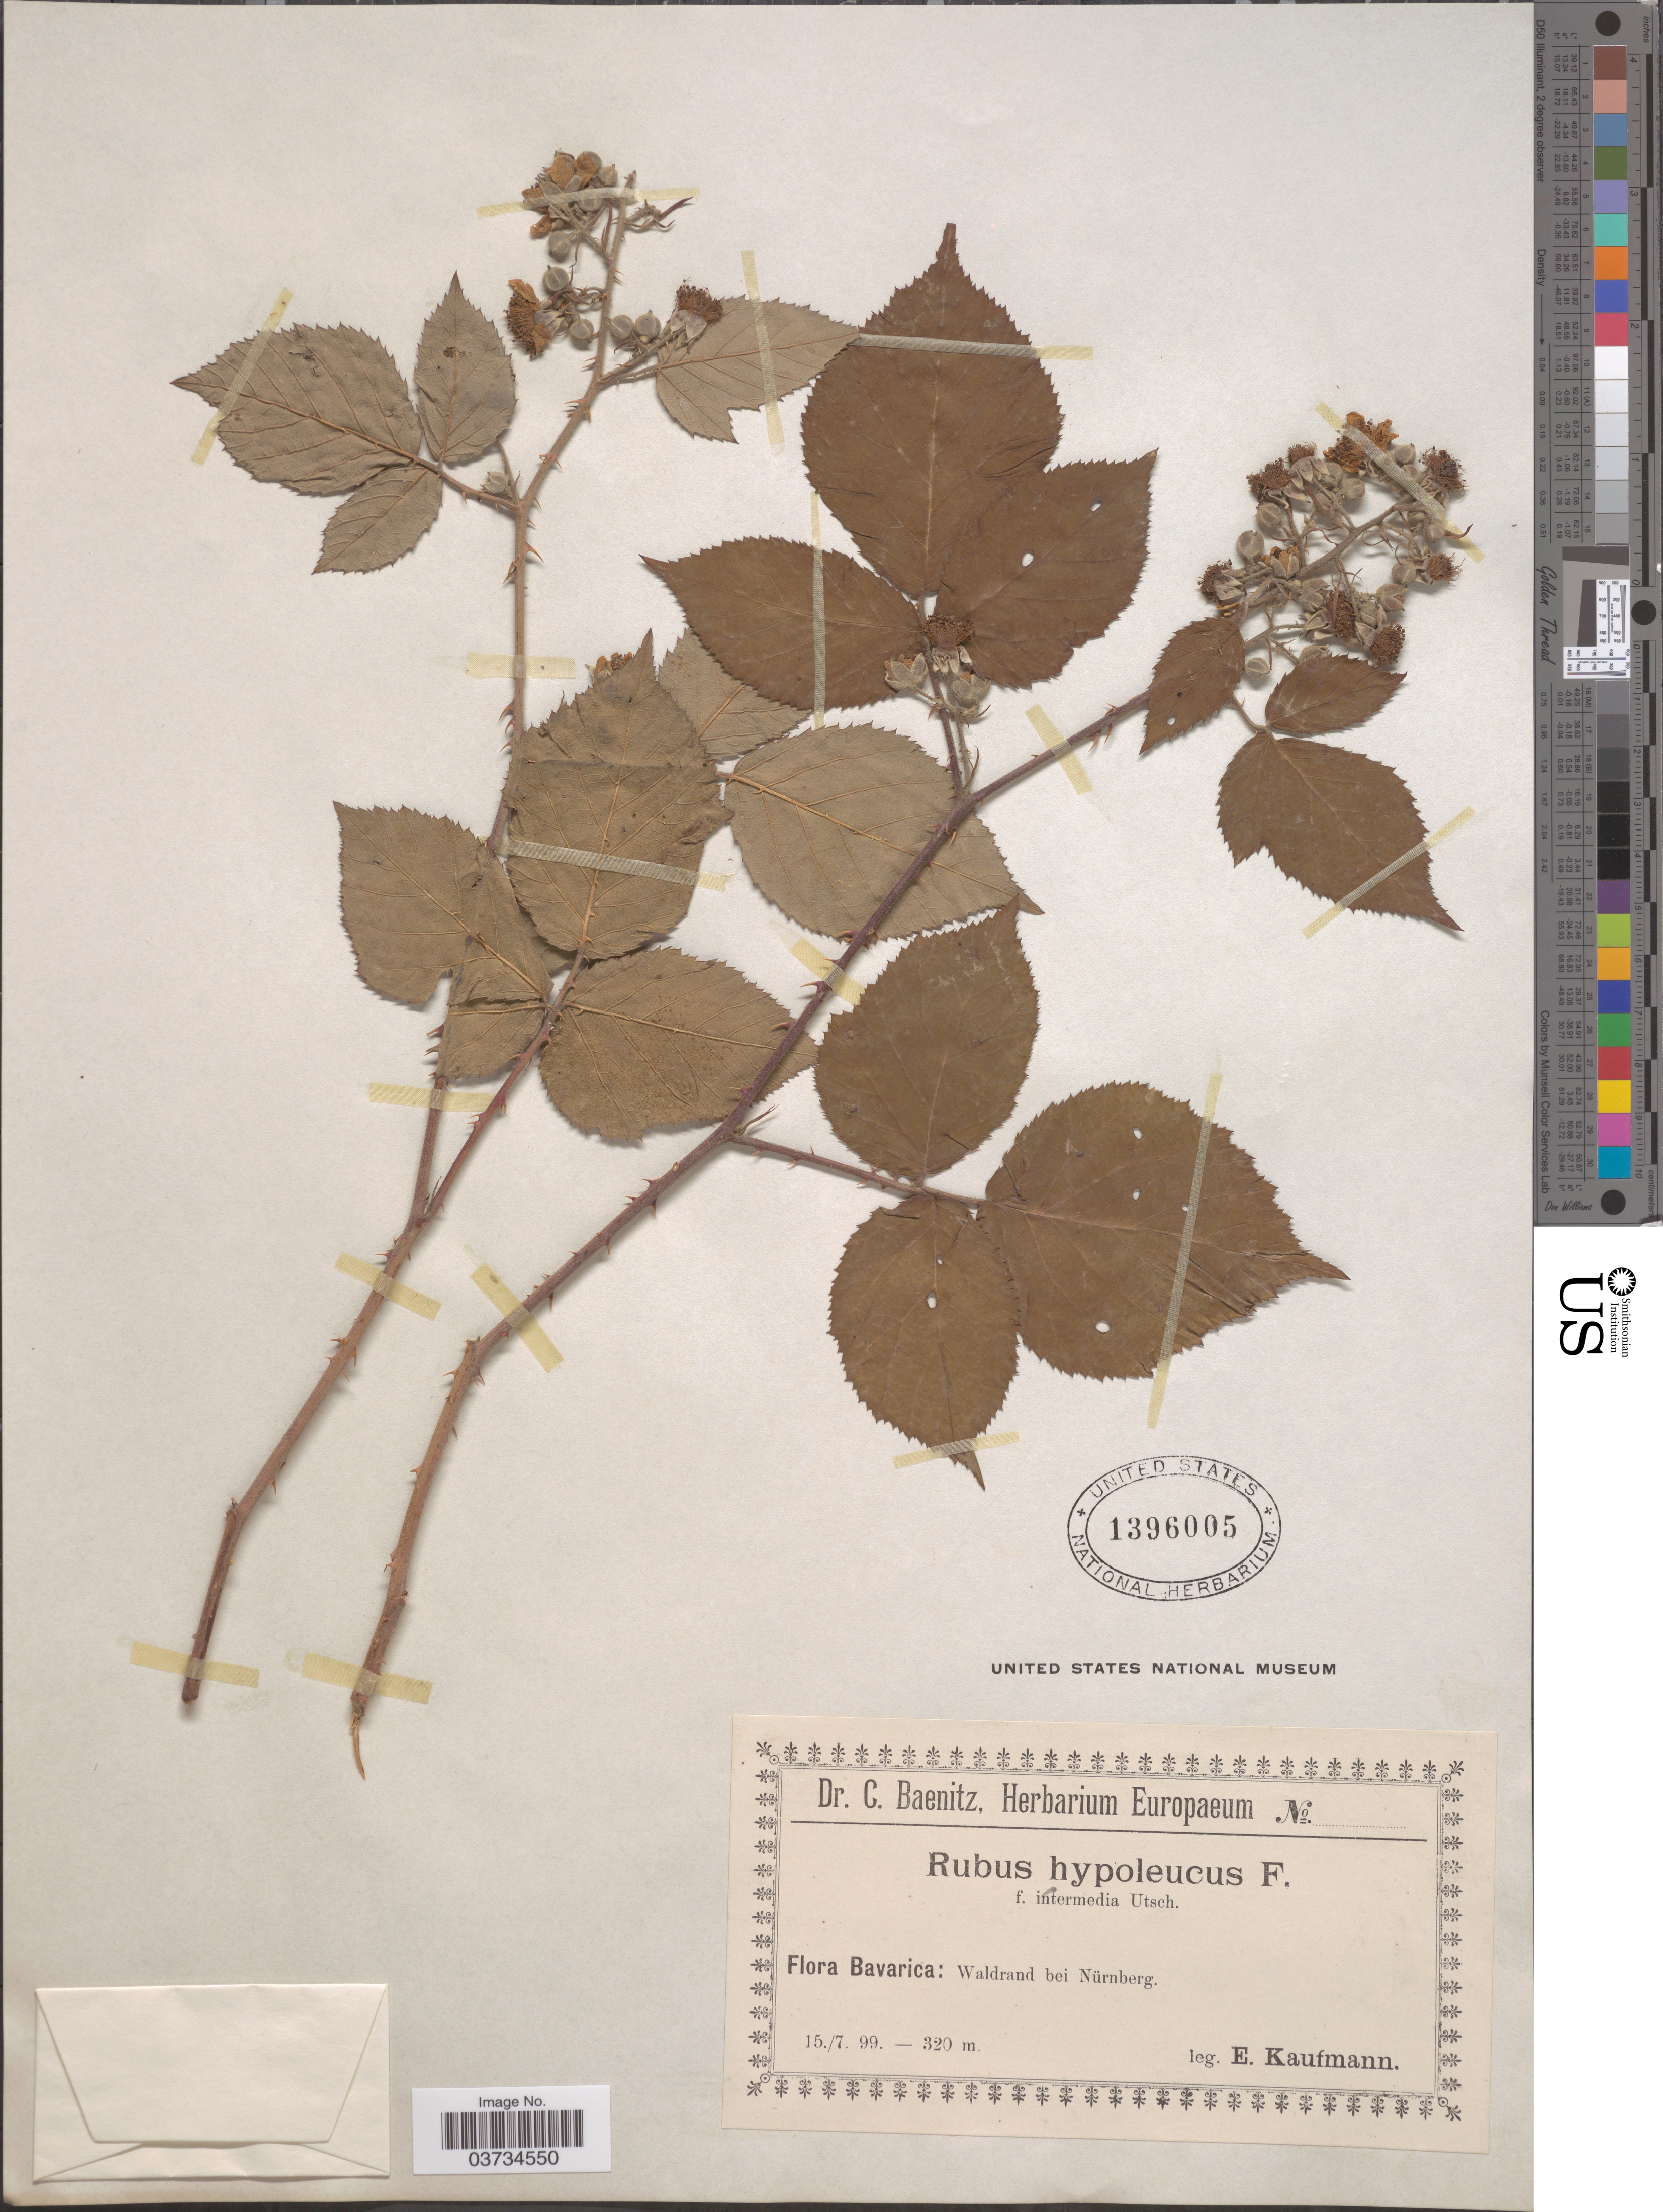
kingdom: Plantae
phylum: Tracheophyta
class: Magnoliopsida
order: Rosales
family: Rosaceae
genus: Rubus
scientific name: Rubus hypoleucus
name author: Lefèvre & P.J. Müll.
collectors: E. Kaufmann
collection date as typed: Transcribed d/m/y: 15/7/99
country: Germany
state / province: Bayern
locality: Bavarica: Waldrand bei Nürnberg.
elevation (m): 320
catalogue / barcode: US 1396005